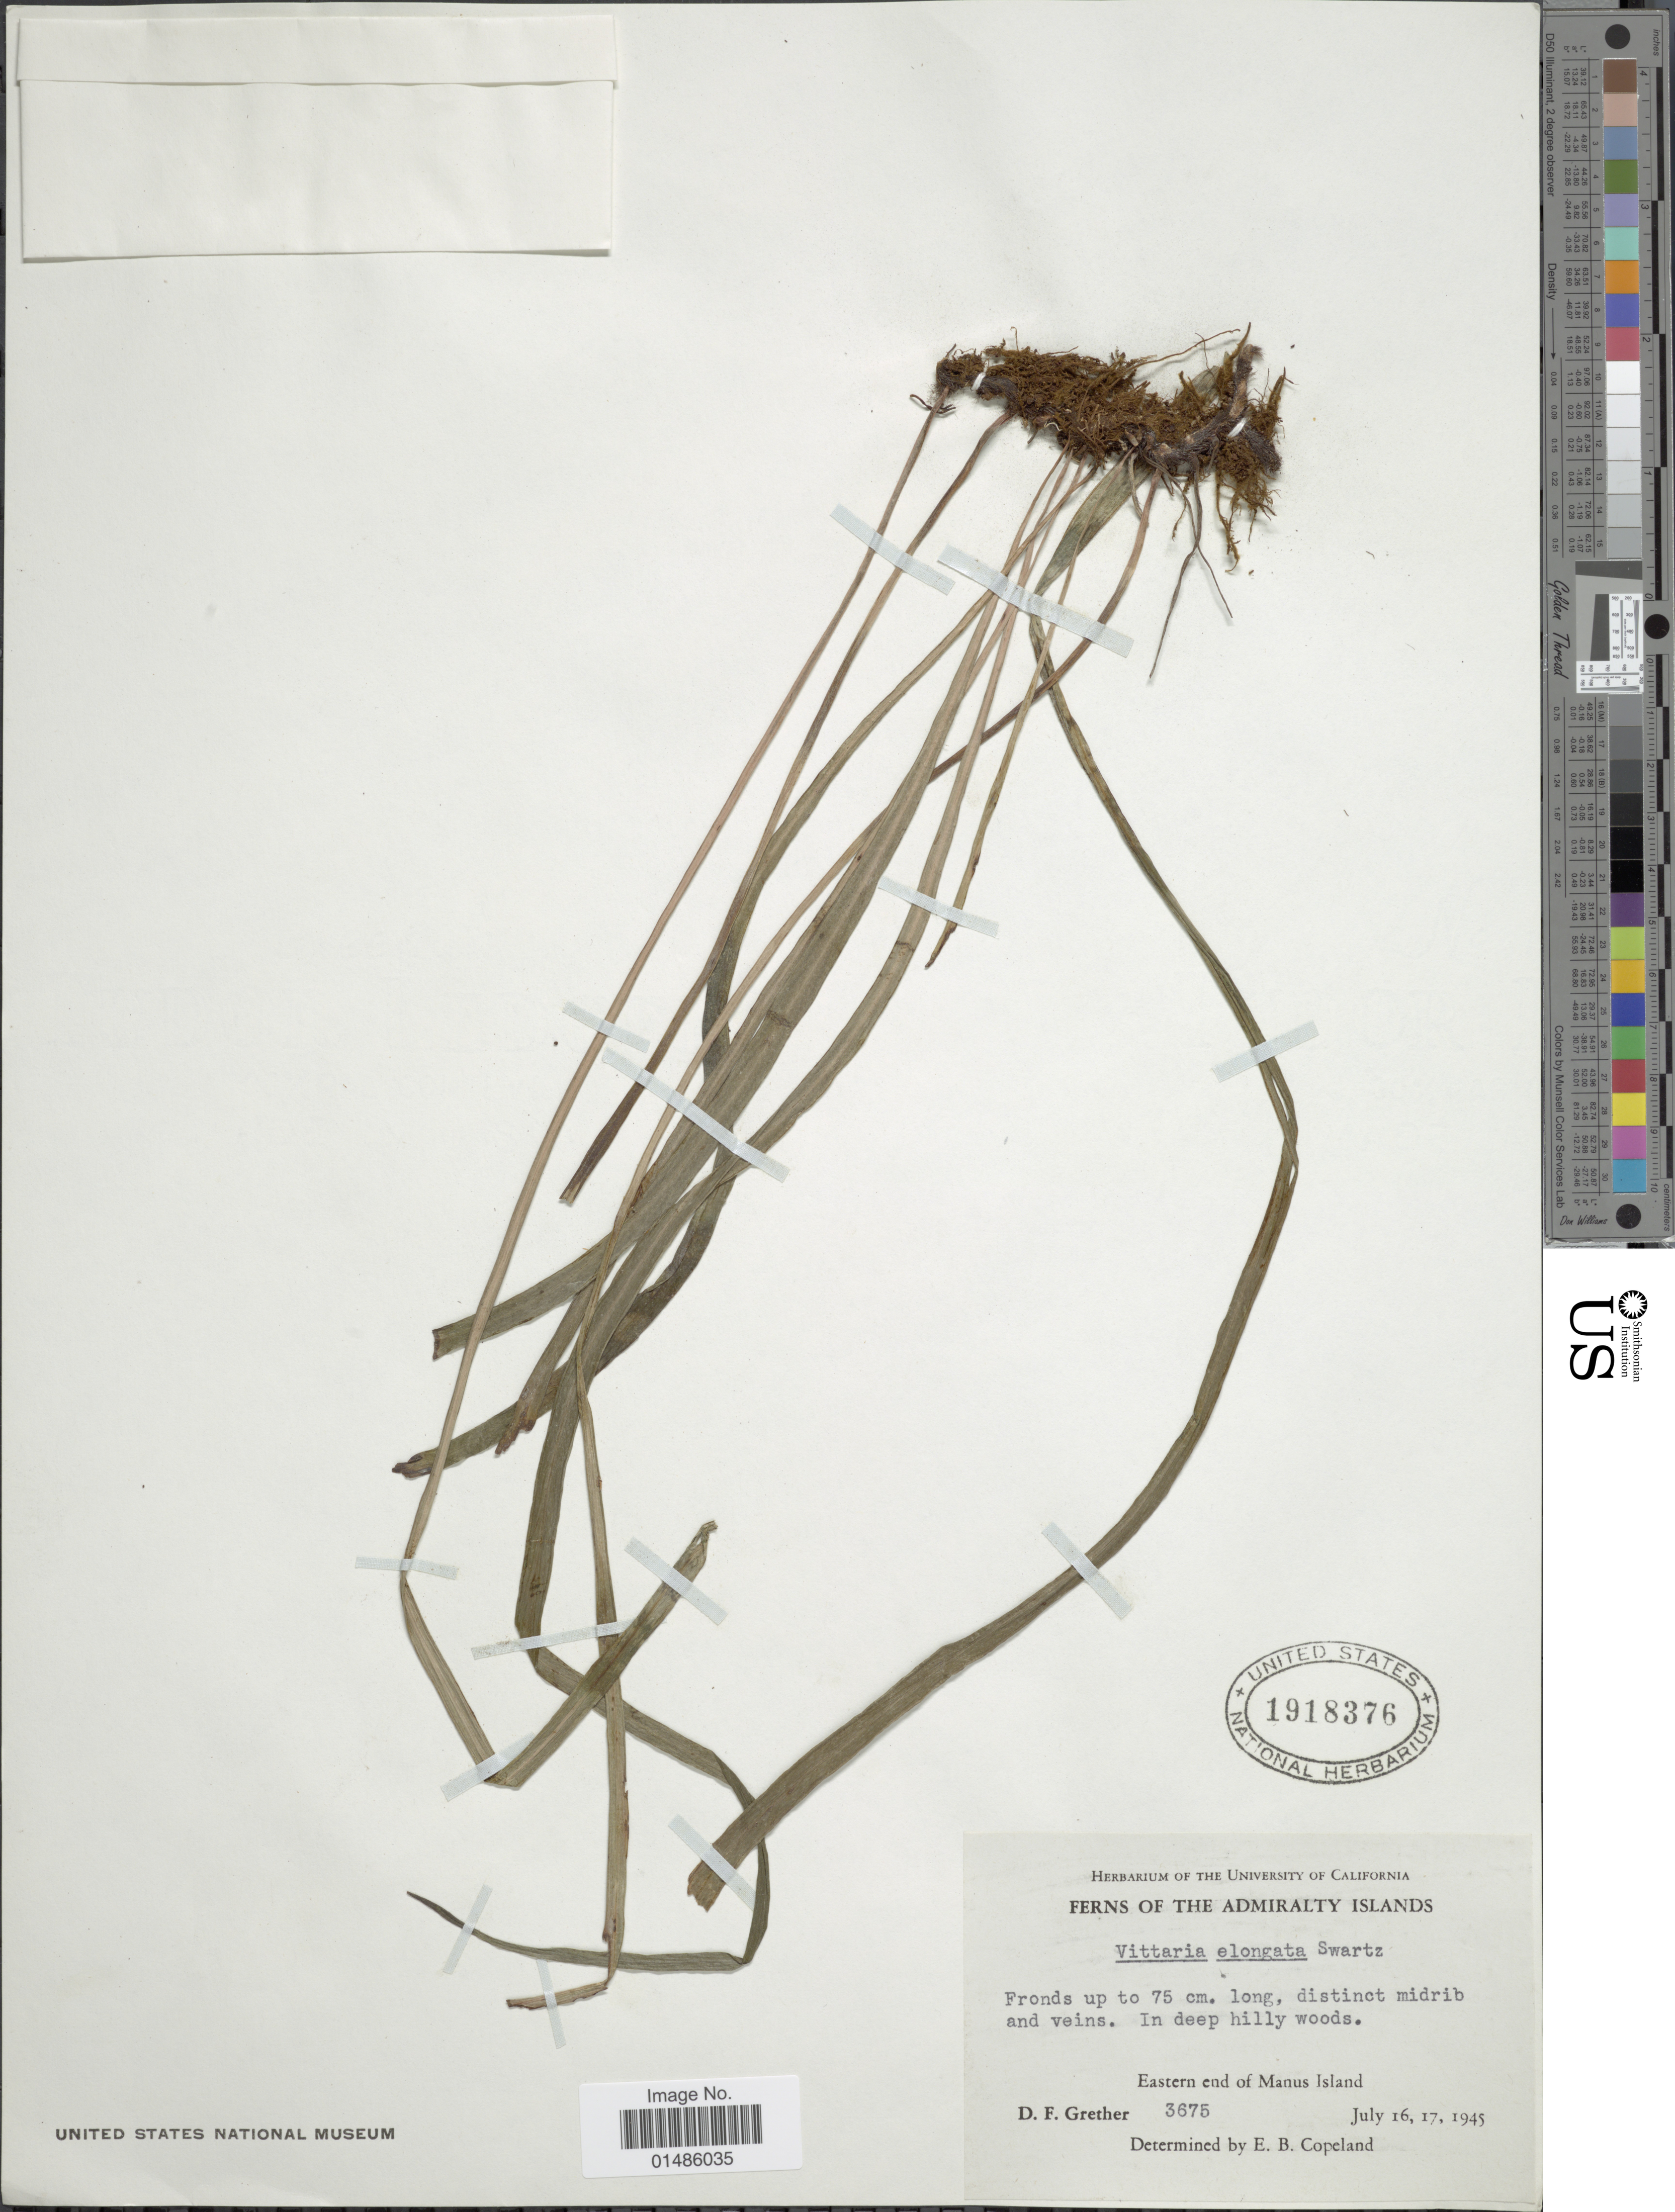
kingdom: Plantae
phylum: Tracheophyta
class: Polypodiopsida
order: Polypodiales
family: Pteridaceae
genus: Haplopteris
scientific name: Haplopteris elongata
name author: (Sw.) Crane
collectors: D. F. Grether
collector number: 3675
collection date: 1945-07-16/1945-07-17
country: Papua New Guinea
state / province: Manus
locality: Admiralty Islands. Eastern end of Manus Island.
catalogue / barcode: US 1918376